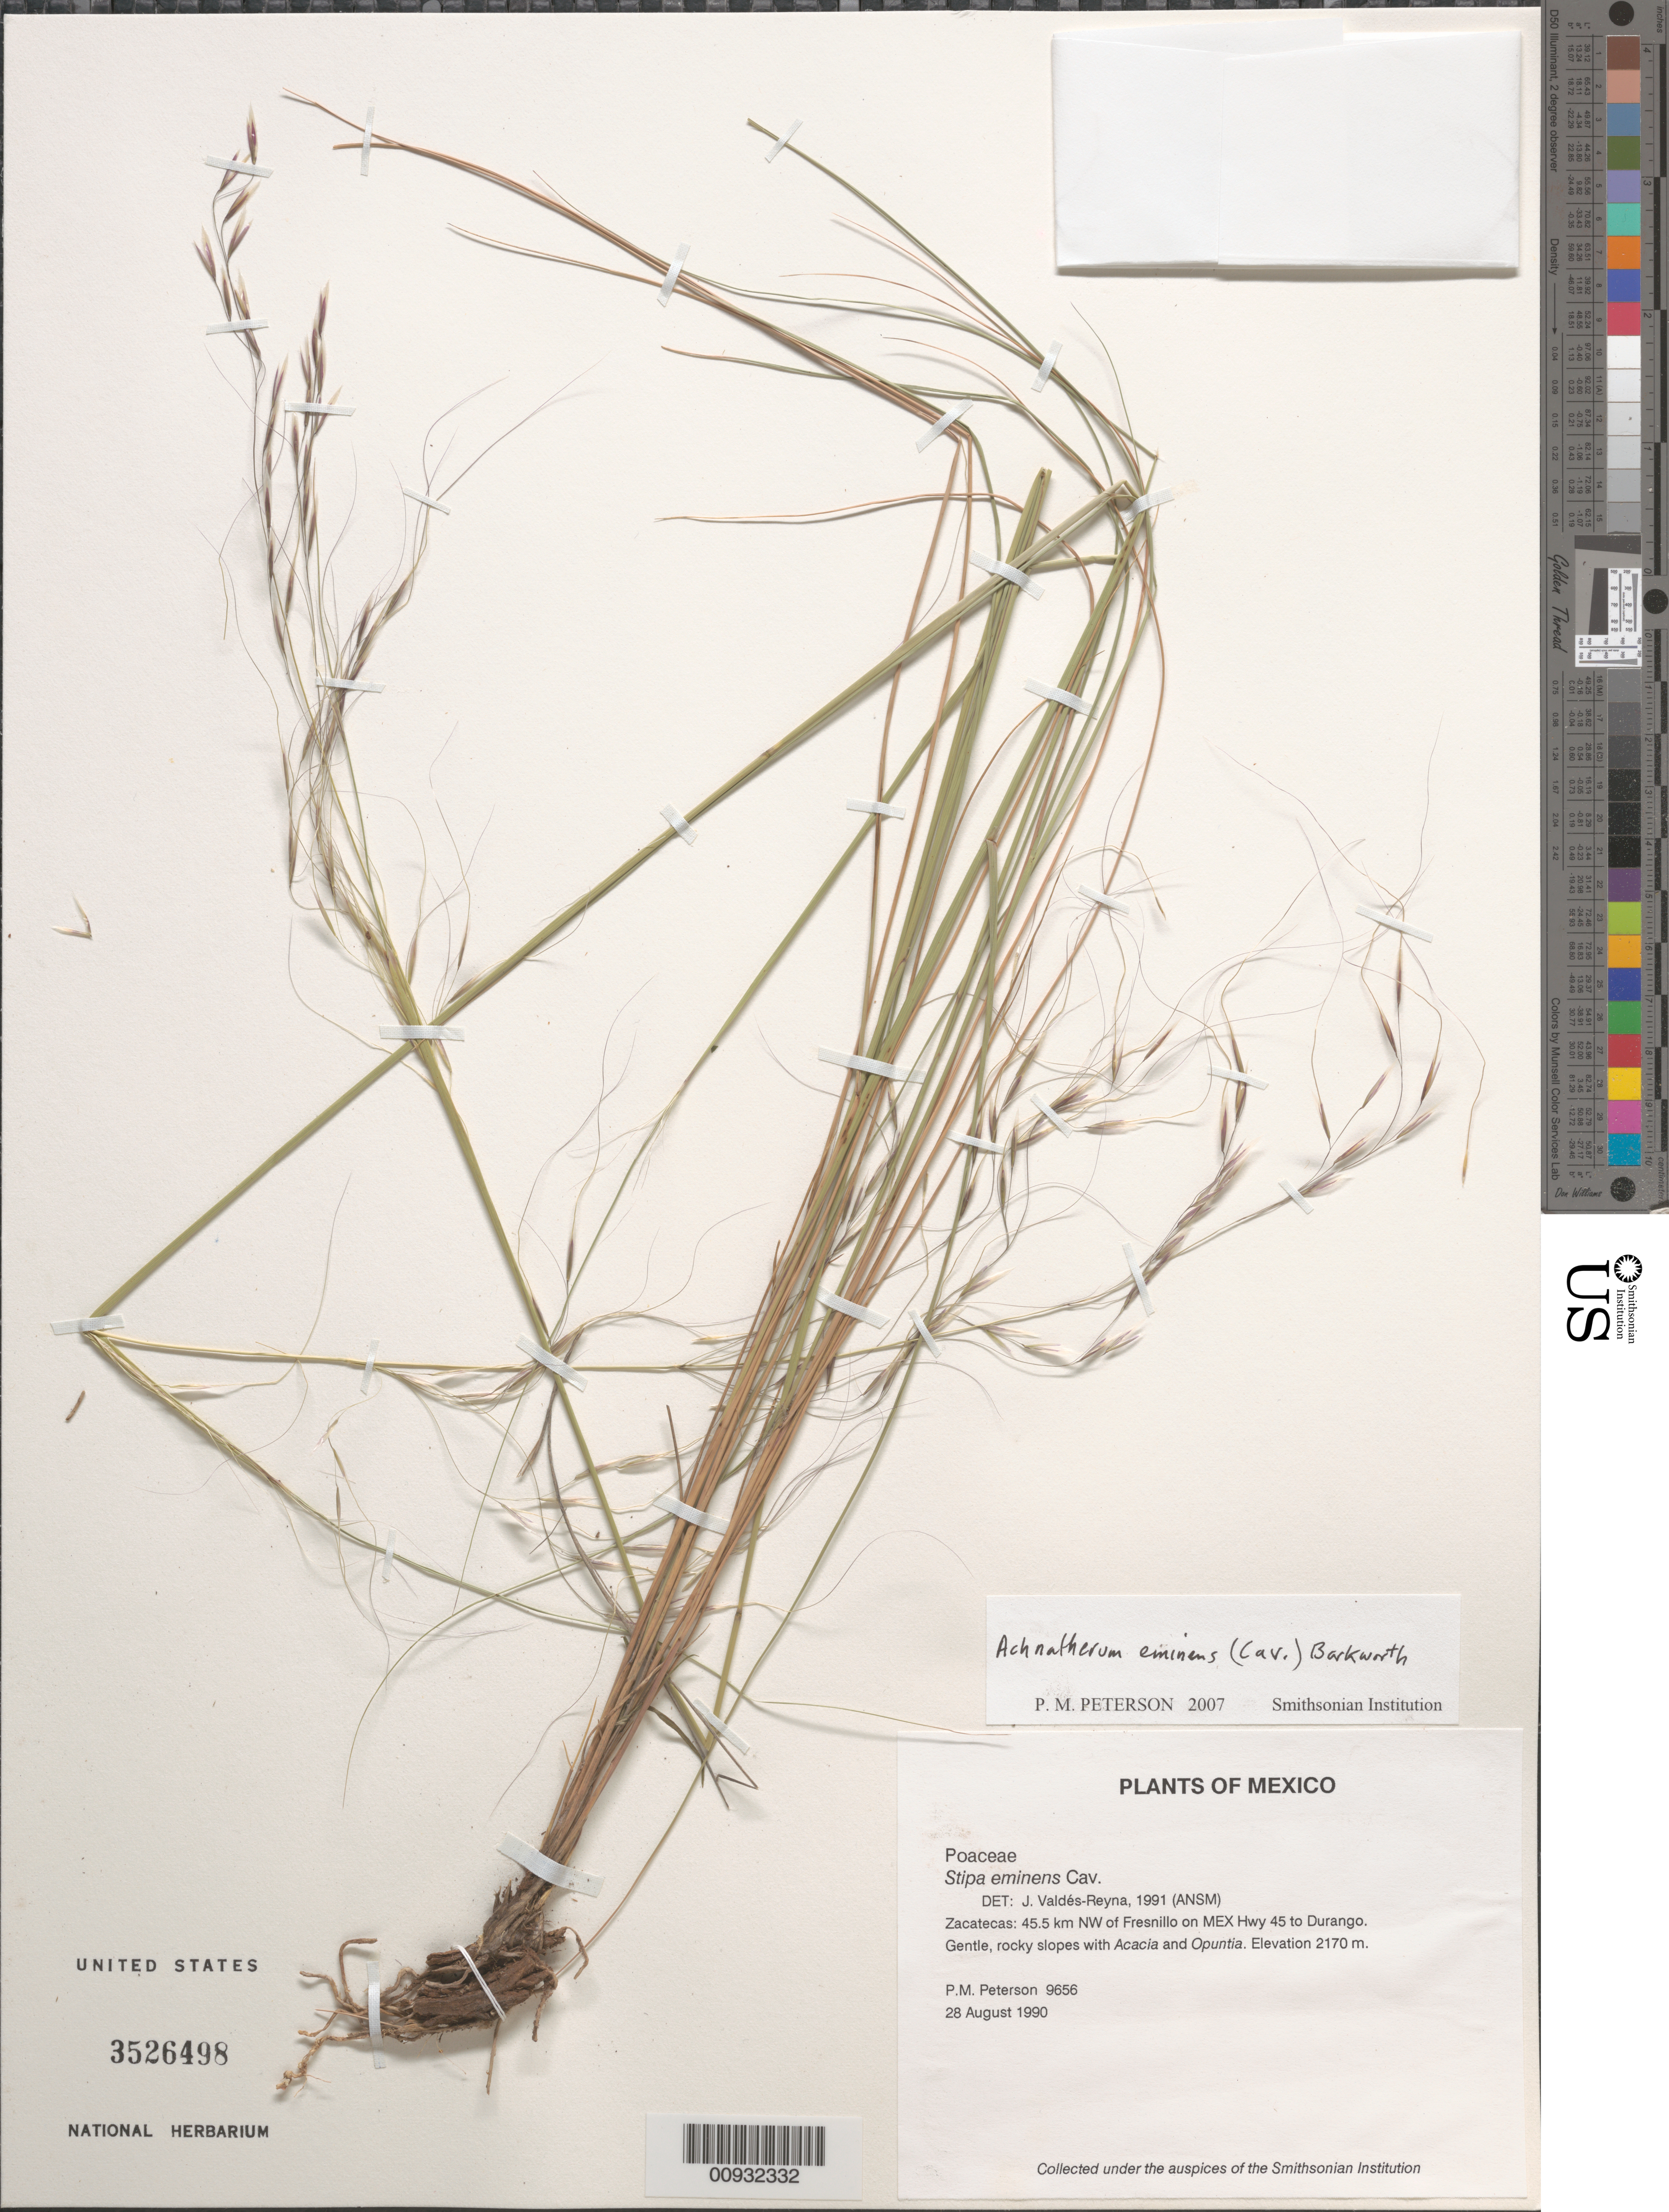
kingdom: Plantae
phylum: Tracheophyta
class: Liliopsida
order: Poales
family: Poaceae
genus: Pseudoeriocoma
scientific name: Pseudoeriocoma eminens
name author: (Cav.) Romasch.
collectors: P. M. Peterson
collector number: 09656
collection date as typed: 28 Aug 1990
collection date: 1990-08-28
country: Mexico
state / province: Zacatecas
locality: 45.5 km NW of Fresnillo on MEX Hwy 45 to Durango.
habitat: Gentle, rocky slopes with Acacia and Opuntia.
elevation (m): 2170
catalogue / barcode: US 3526498